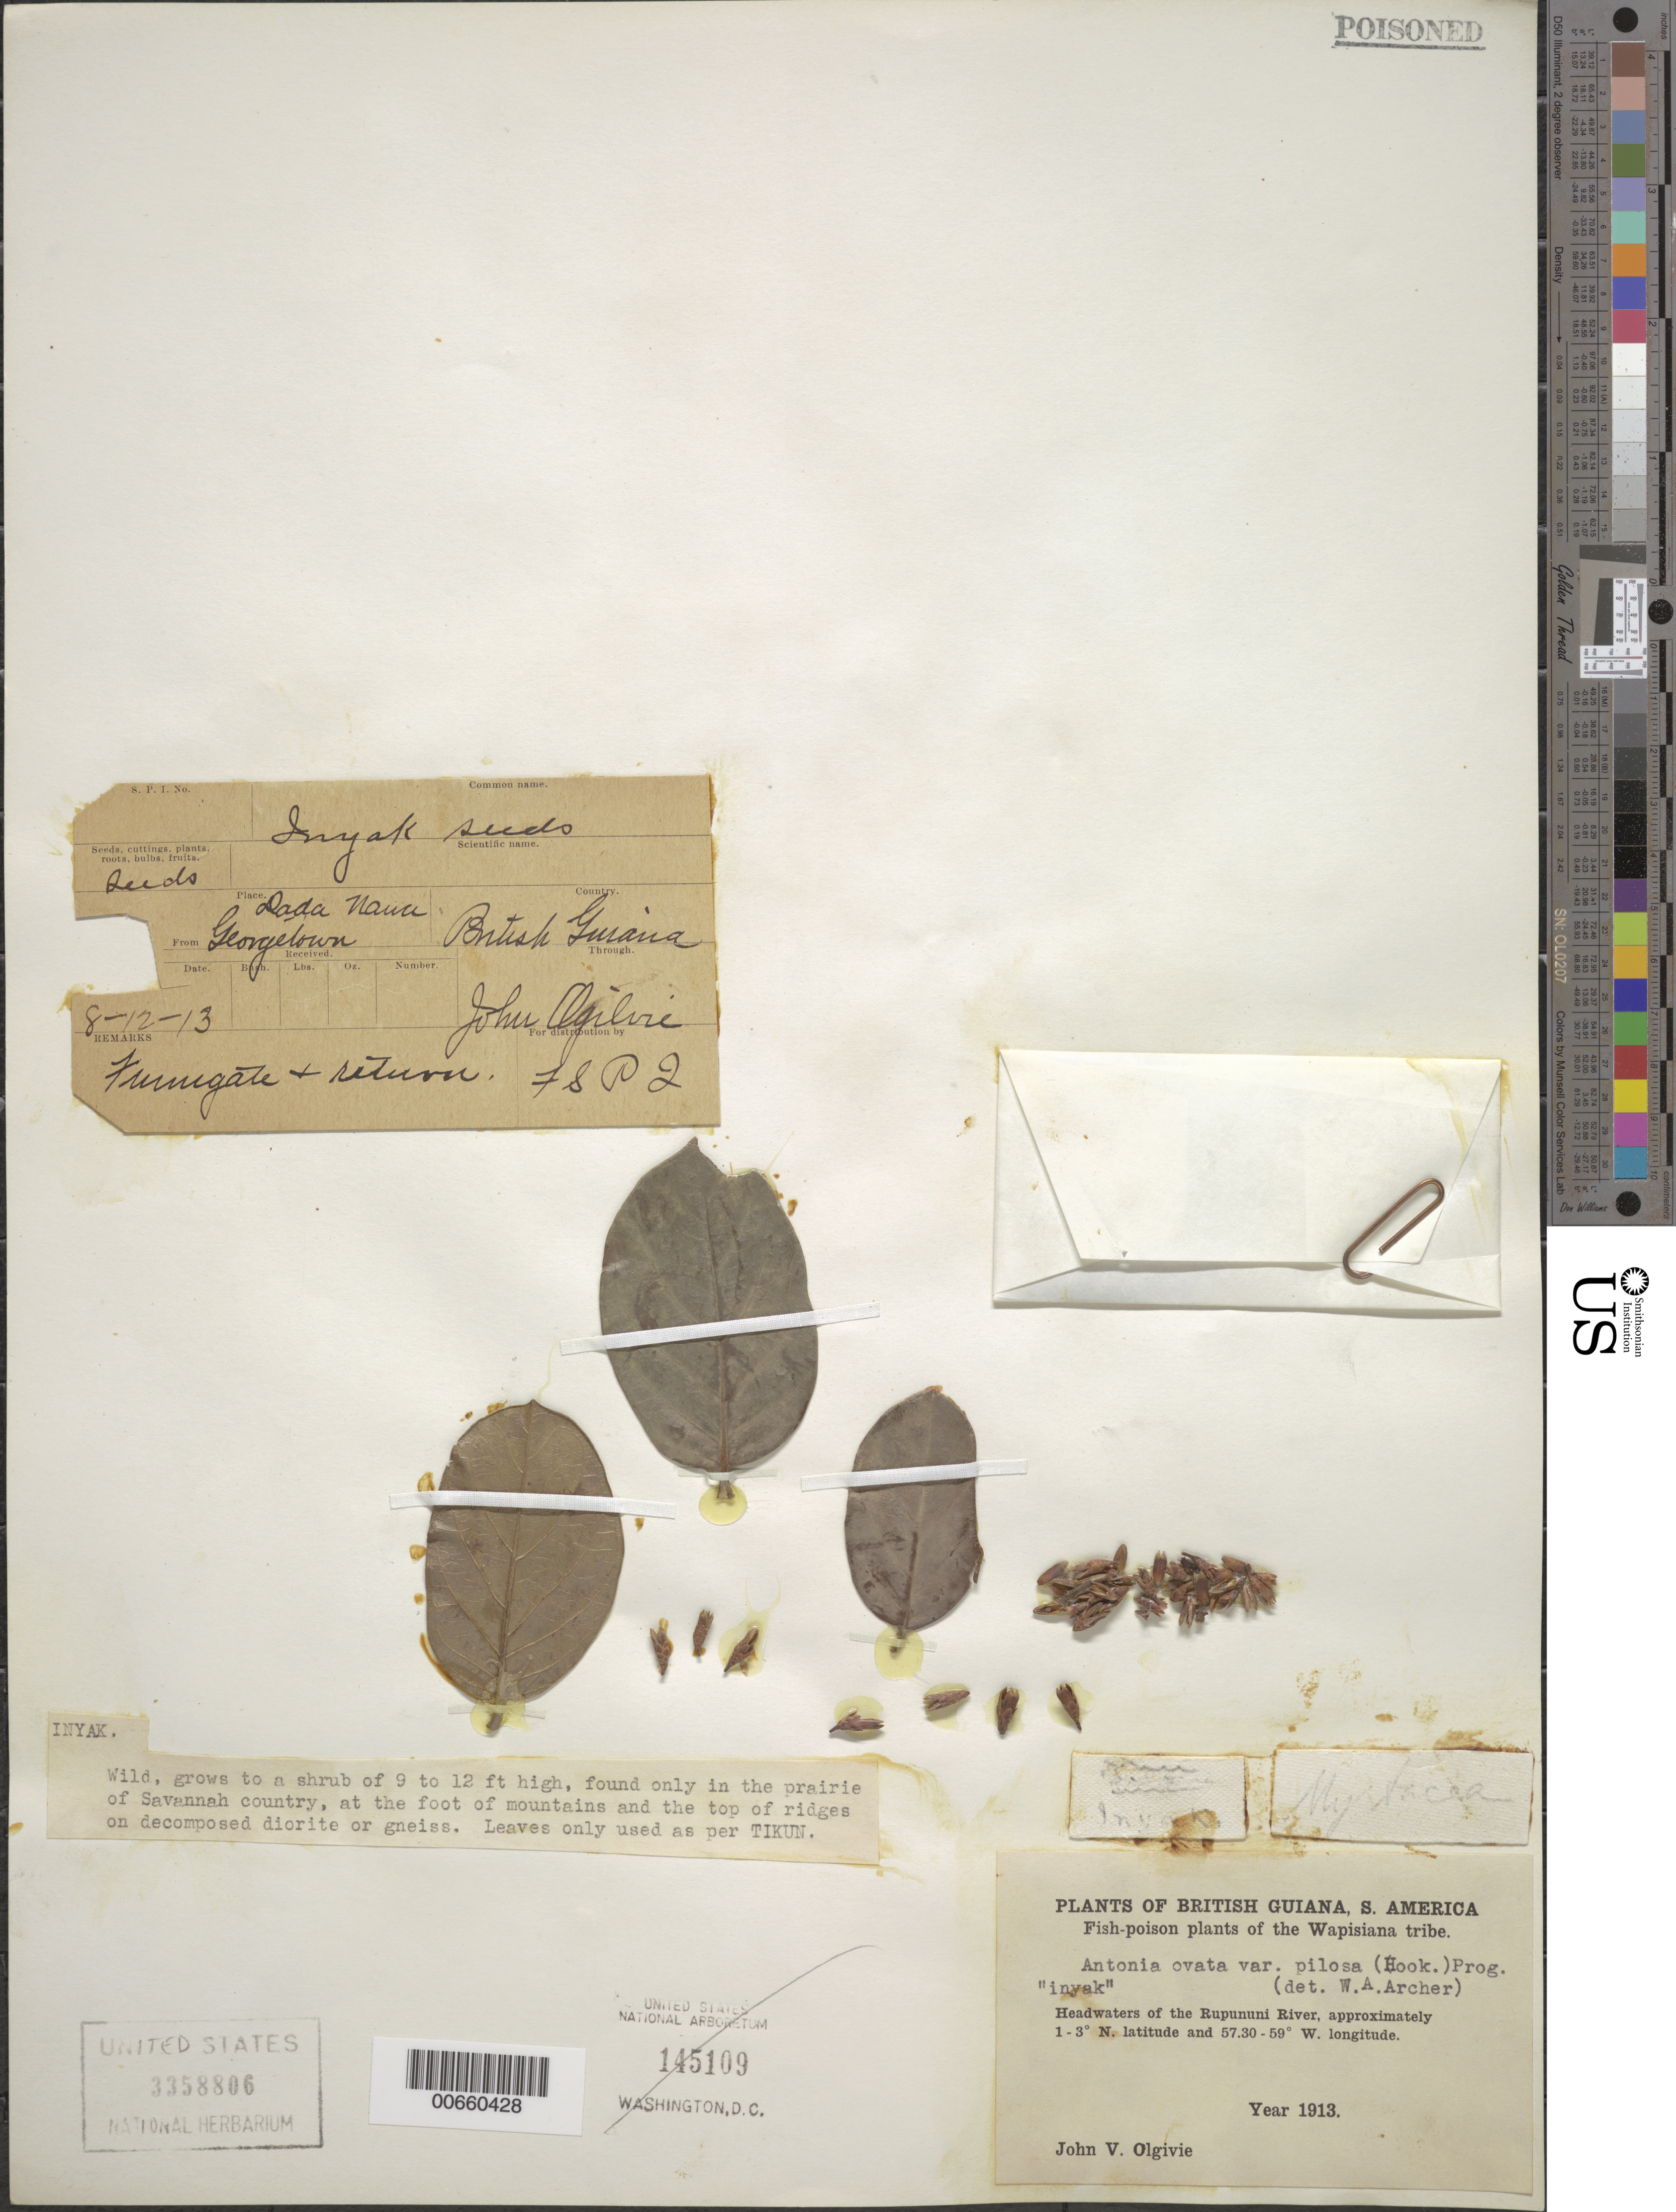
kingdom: Plantae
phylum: Tracheophyta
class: Magnoliopsida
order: Gentianales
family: Loganiaceae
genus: Antonia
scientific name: Antonia ovata var. pilosa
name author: Pohl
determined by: Archer, W. A., (NA), United States National Arboretum, USDA/ARS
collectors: J. Olgivie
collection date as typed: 1913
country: Guyana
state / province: U. Takutu-U. Essequibo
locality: Rupununi River, headwaters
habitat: Prairie of savanna at the foot of mountains and the top of ridges on decomposed diorite or gneiss.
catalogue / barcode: US 3358806